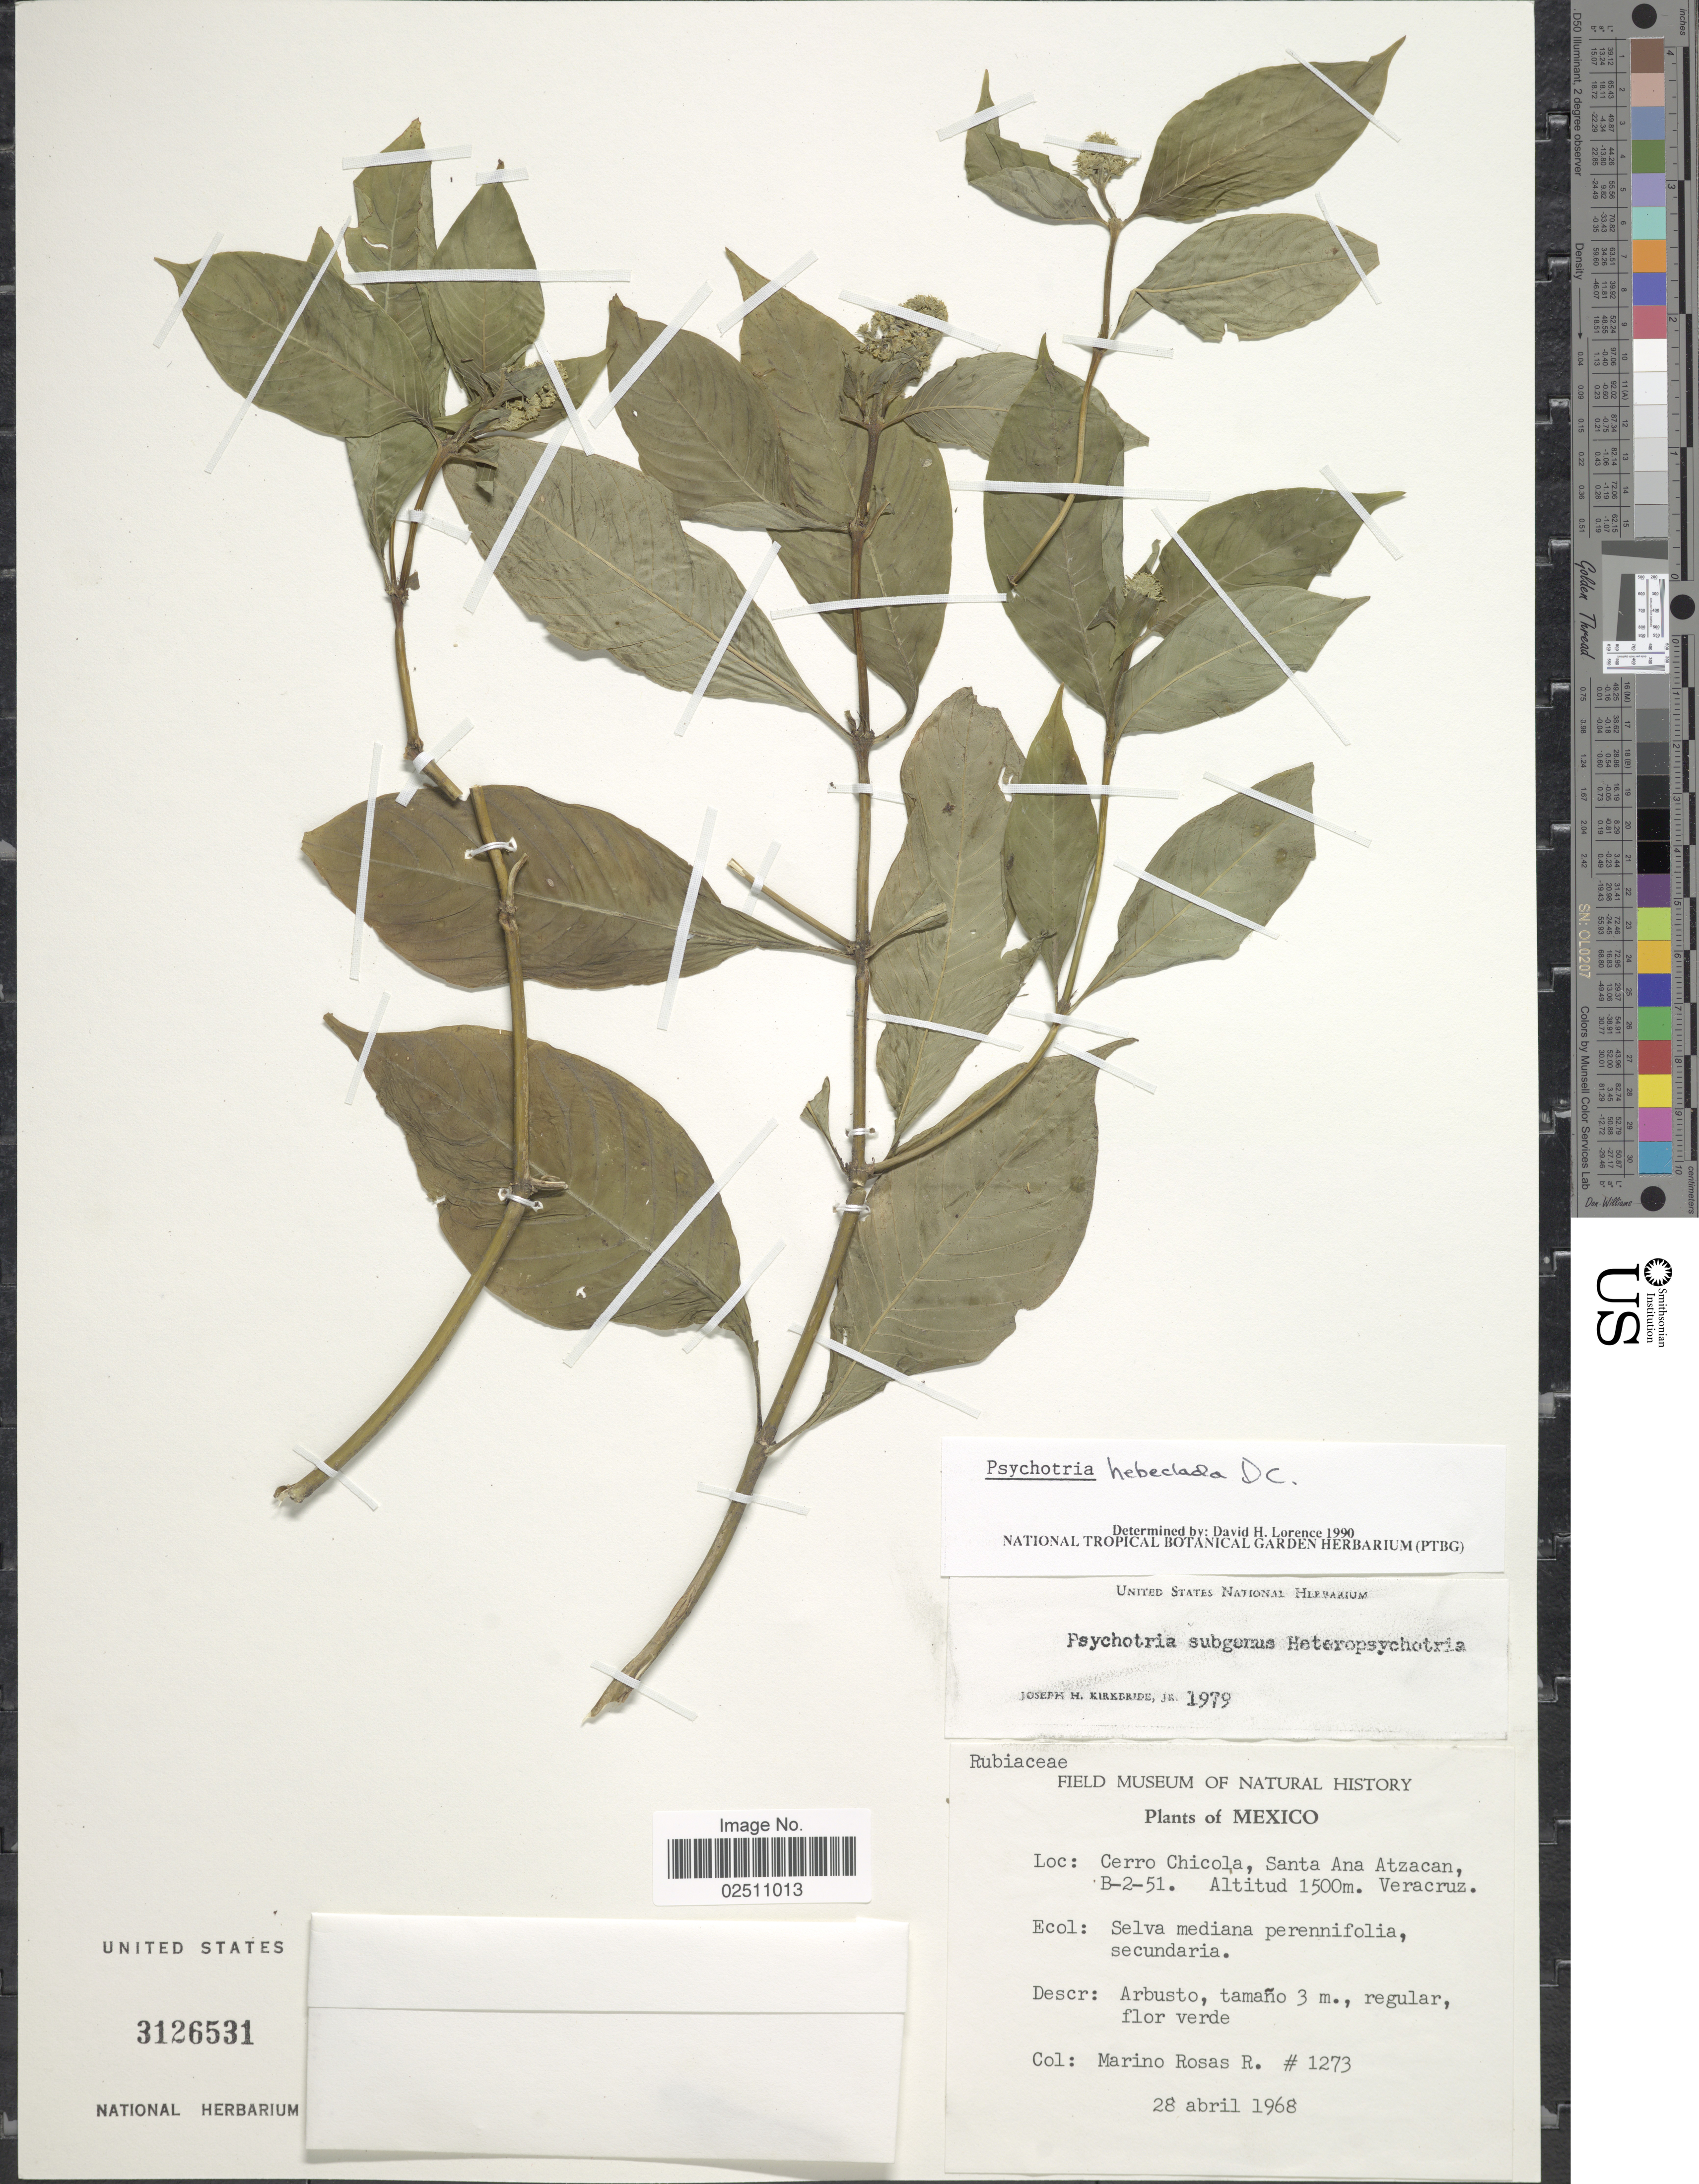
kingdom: Plantae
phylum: Tracheophyta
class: Magnoliopsida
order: Gentianales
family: Rubiaceae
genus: Psychotria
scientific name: Psychotria hebeclada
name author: DC.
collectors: M. Rosas R.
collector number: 1273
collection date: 1968-04-28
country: Mexico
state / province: Veracruz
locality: Cerro Chicola, Santa Ana Atzacan, B-2-51, Veracruz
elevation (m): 1500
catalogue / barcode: US 3126531